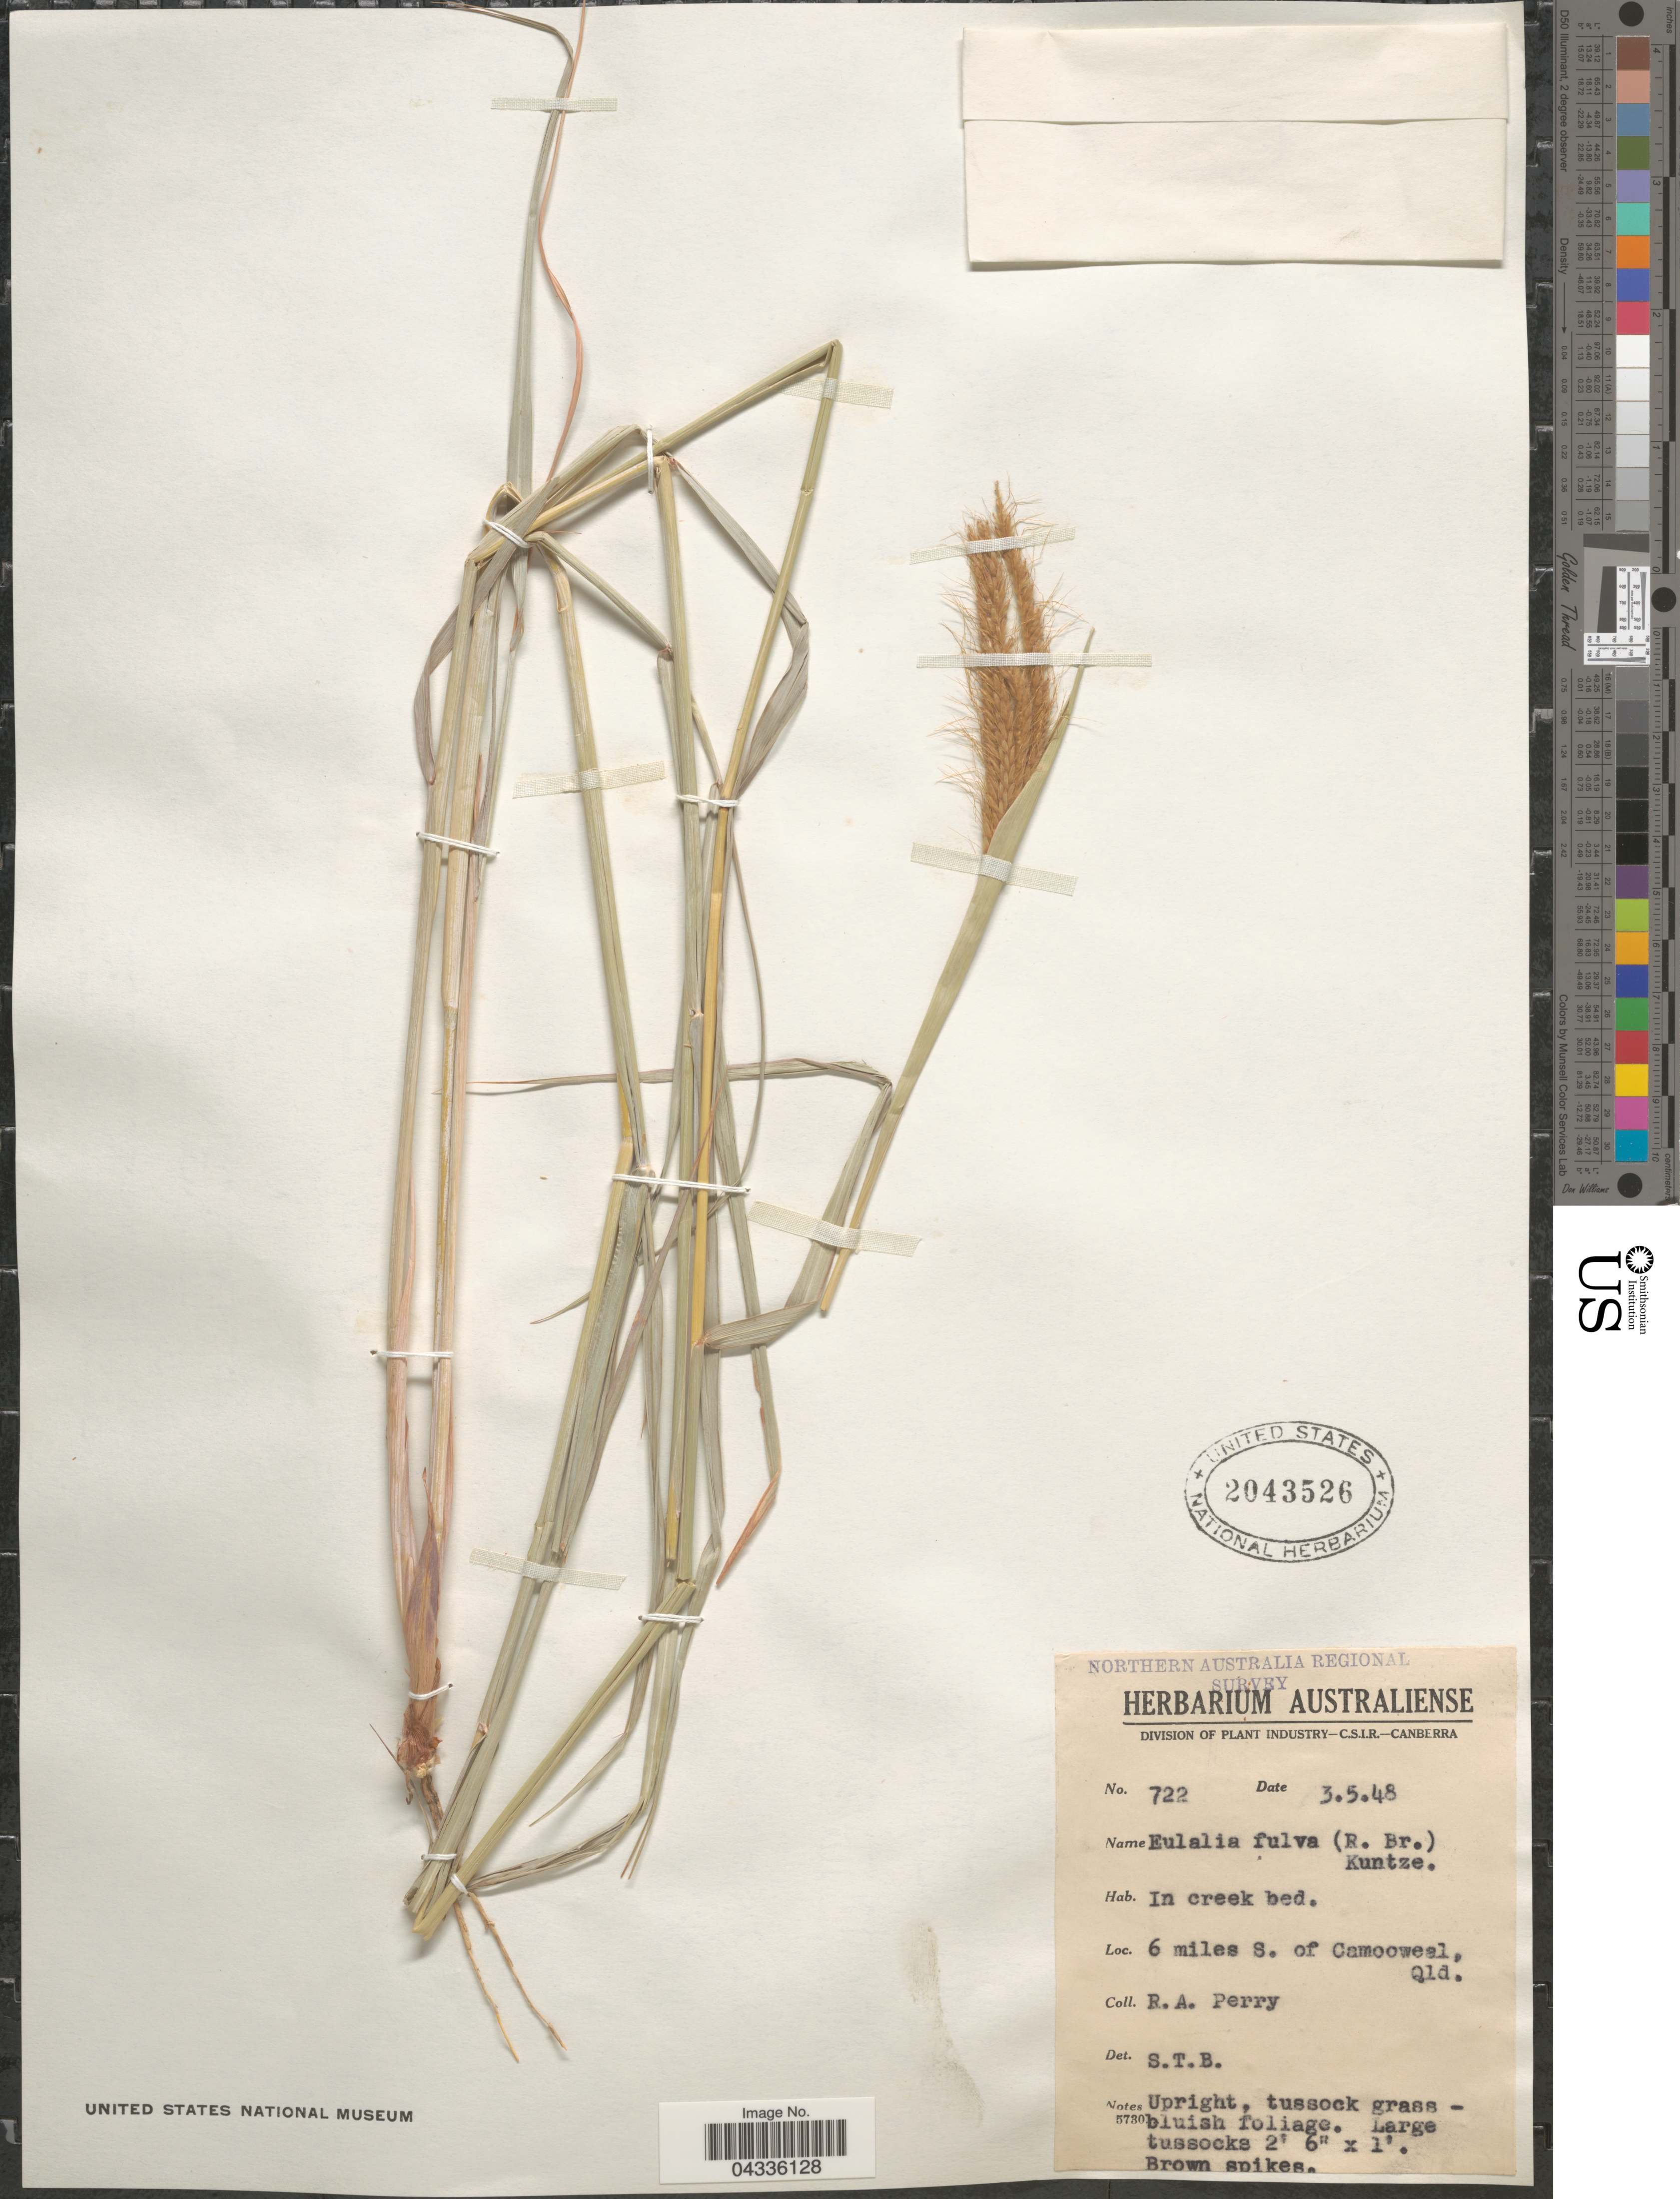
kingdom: Plantae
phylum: Tracheophyta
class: Liliopsida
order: Poales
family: Poaceae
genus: Eulalia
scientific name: Eulalia aurea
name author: (Bory) Kunth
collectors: Perry, R. A.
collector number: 722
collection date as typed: Transcribed d/m/y: 3/5/48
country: Australia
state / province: Queensland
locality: Northern Australia Regional Survey. 6 miles S. of Camooweel.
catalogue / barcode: US 2043526